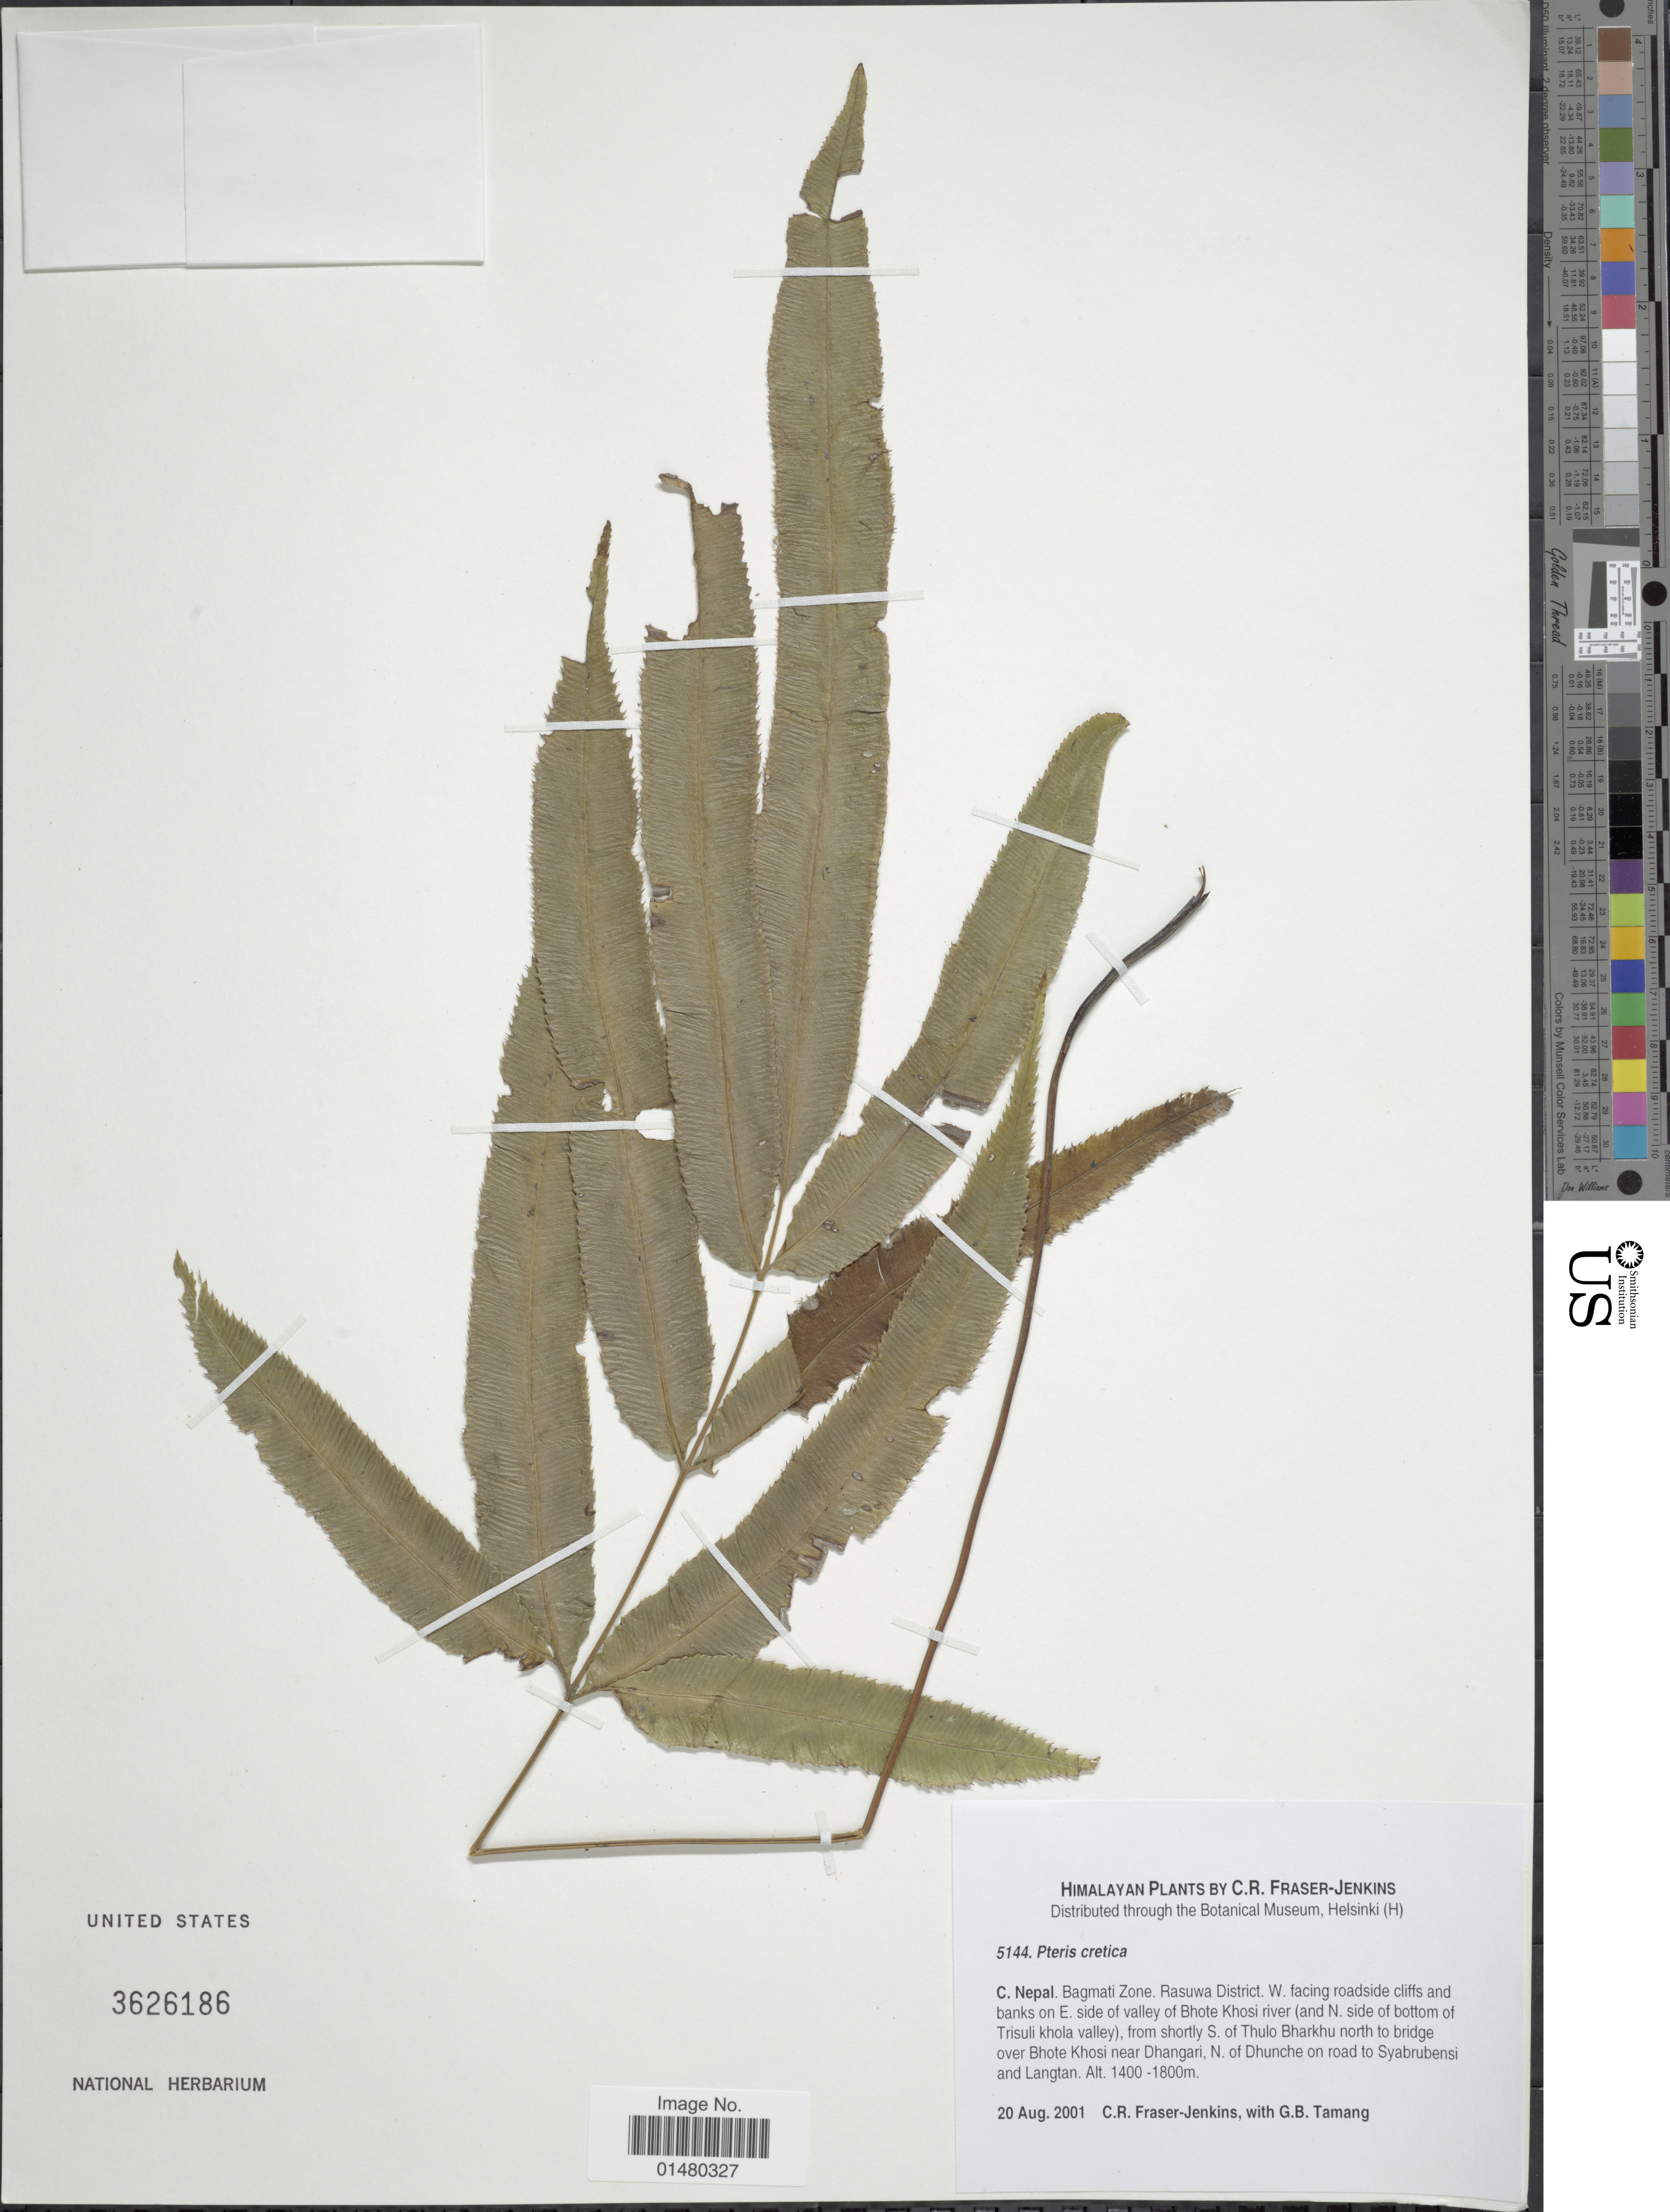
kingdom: Plantae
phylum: Tracheophyta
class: Polypodiopsida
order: Polypodiales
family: Pteridaceae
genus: Pteris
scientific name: Pteris cretica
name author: L.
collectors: C. R. Fraser-Jenkins & G. Tamang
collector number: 5144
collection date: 2001-08-20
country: Nepal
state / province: Bagmati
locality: C. Nepal. Bagmati Zone. Rasuwa District. W. facing roadside cliffs ane banks on E. side of valley of Bhote Khosi river (and N. side bottom of Trisuli khola valley), from shortly S. of Thulo Bharkhu north to bridge over Bhote Khosi near Dhangari, N of Dhunche on road to Syabrubensi and Langtan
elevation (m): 1400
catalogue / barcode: US 3626186